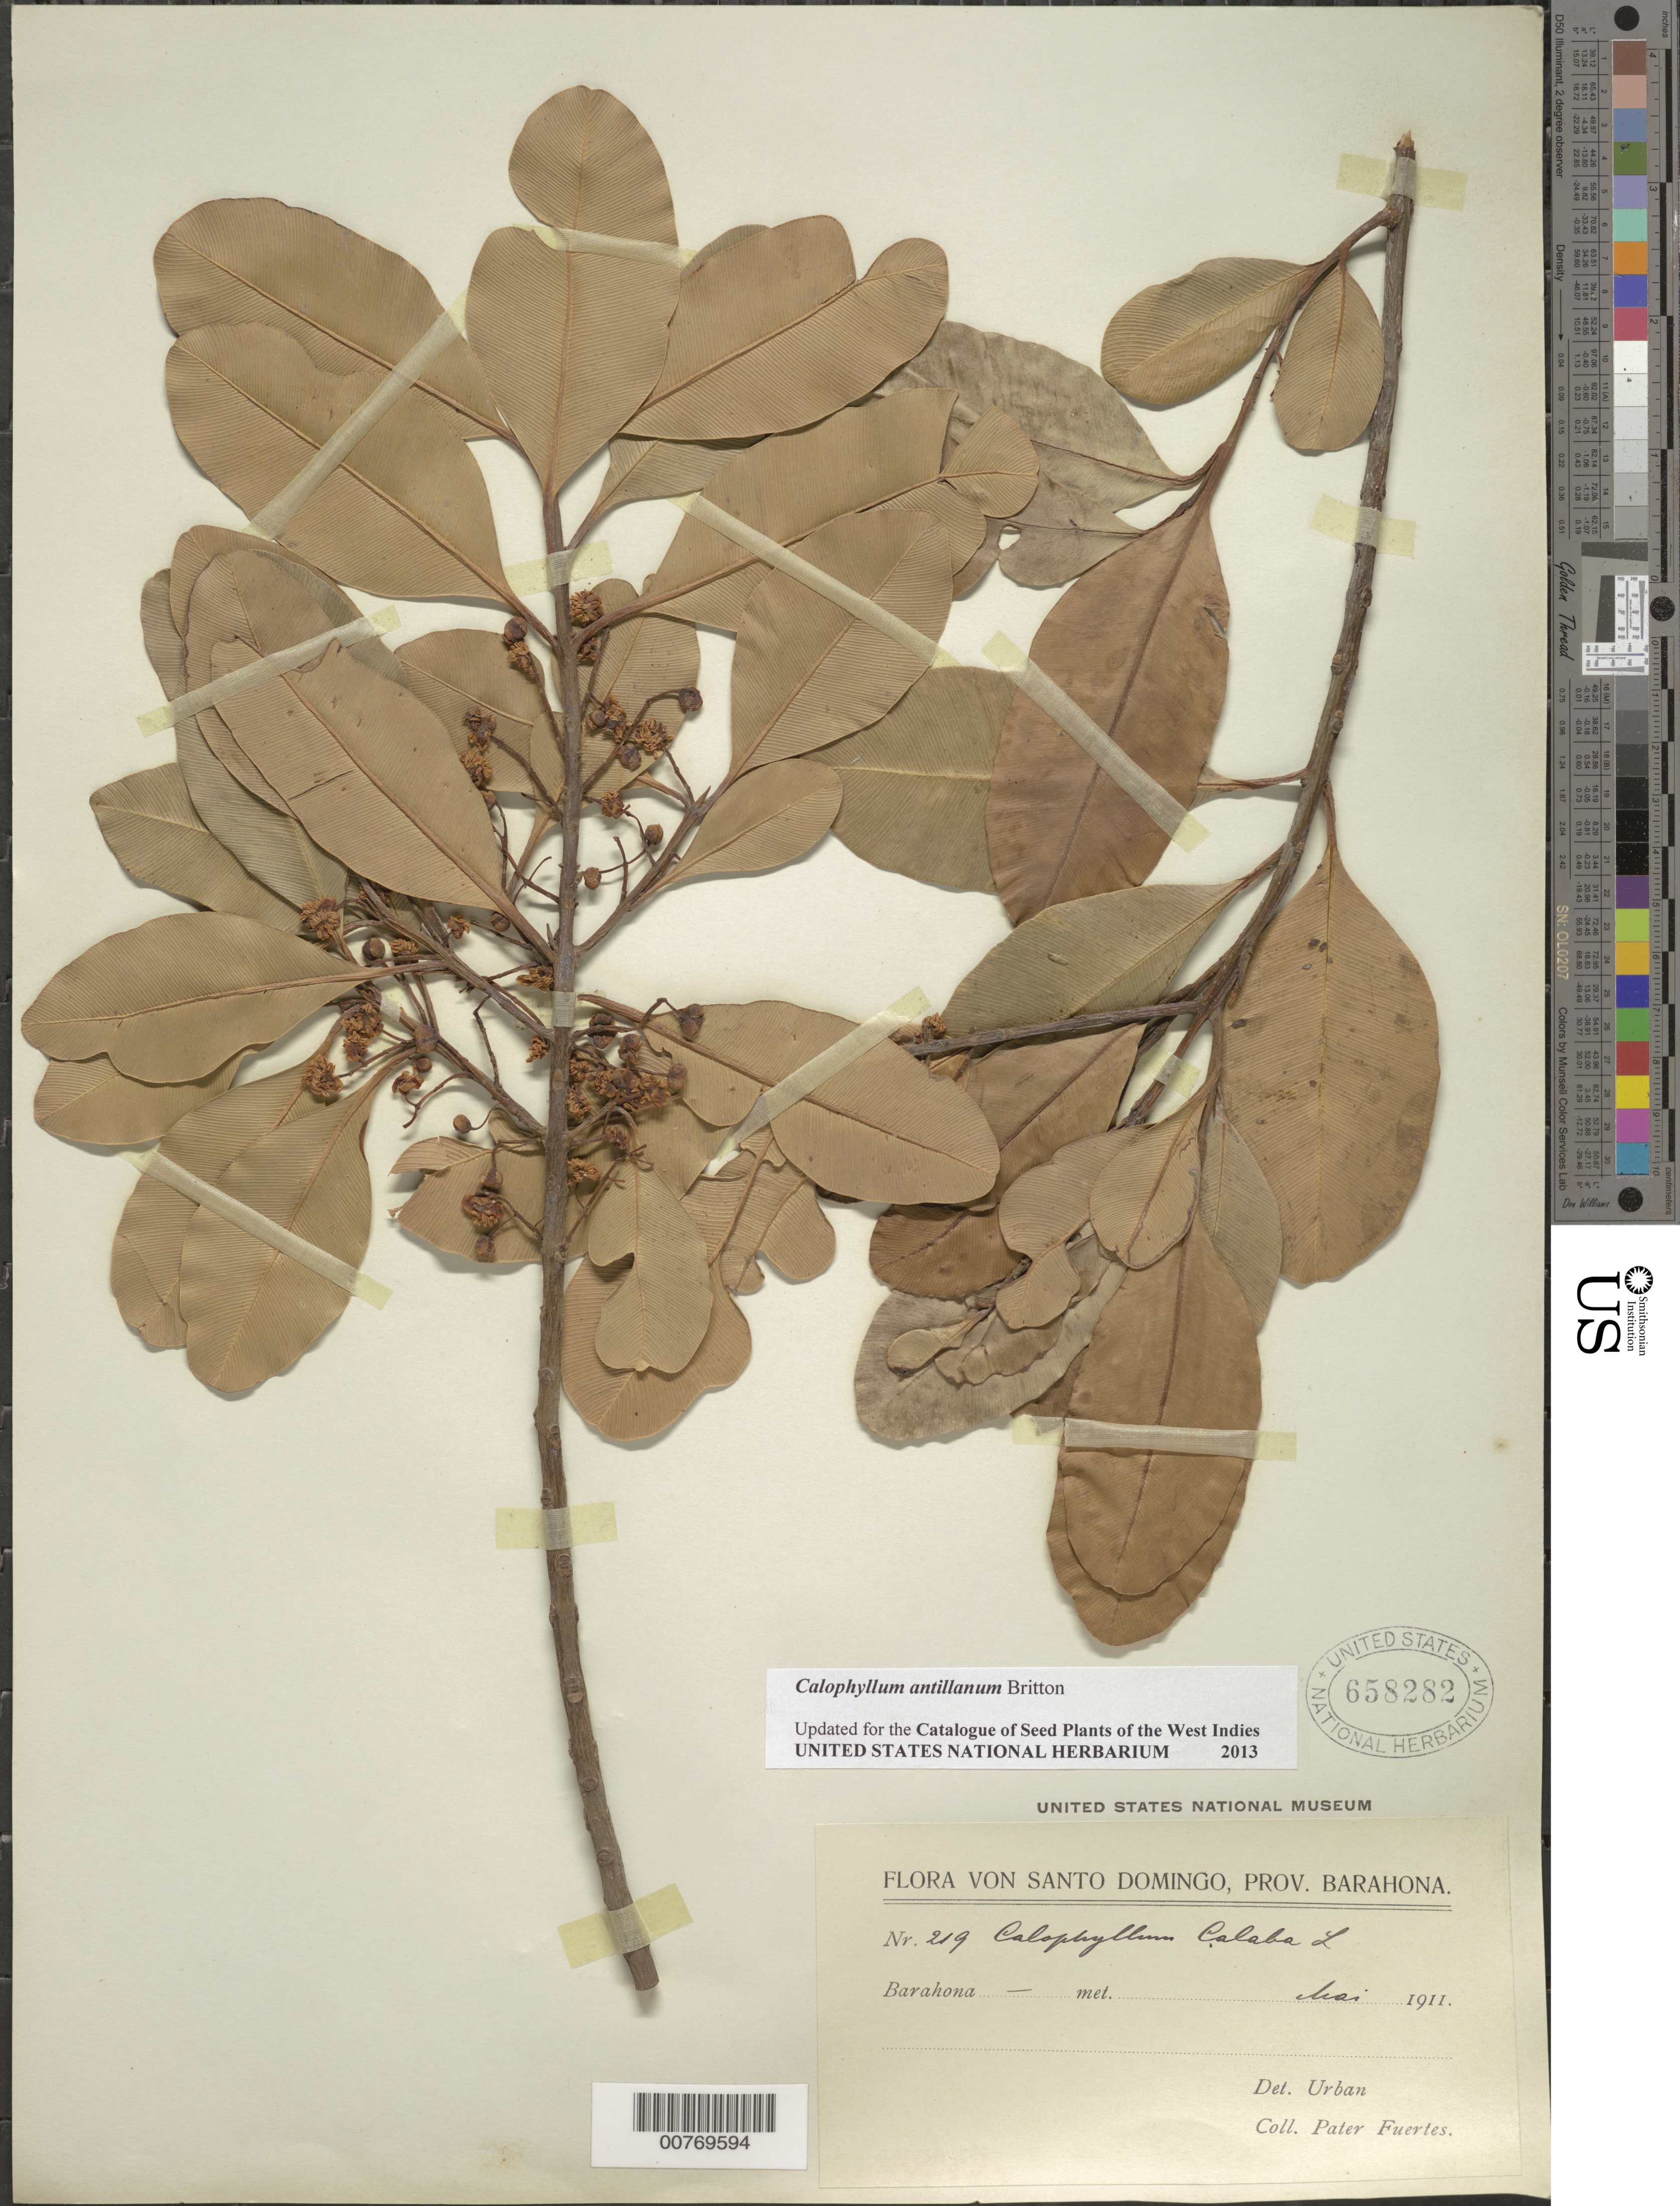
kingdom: Plantae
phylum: Tracheophyta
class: Magnoliopsida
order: Malpighiales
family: Calophyllaceae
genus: Calophyllum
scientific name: Calophyllum antillanum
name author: Britton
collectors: M. D. Fuertes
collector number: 219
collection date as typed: May 1911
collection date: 1911-05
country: Dominican Republic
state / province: Barahona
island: Hispaniola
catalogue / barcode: US 658282